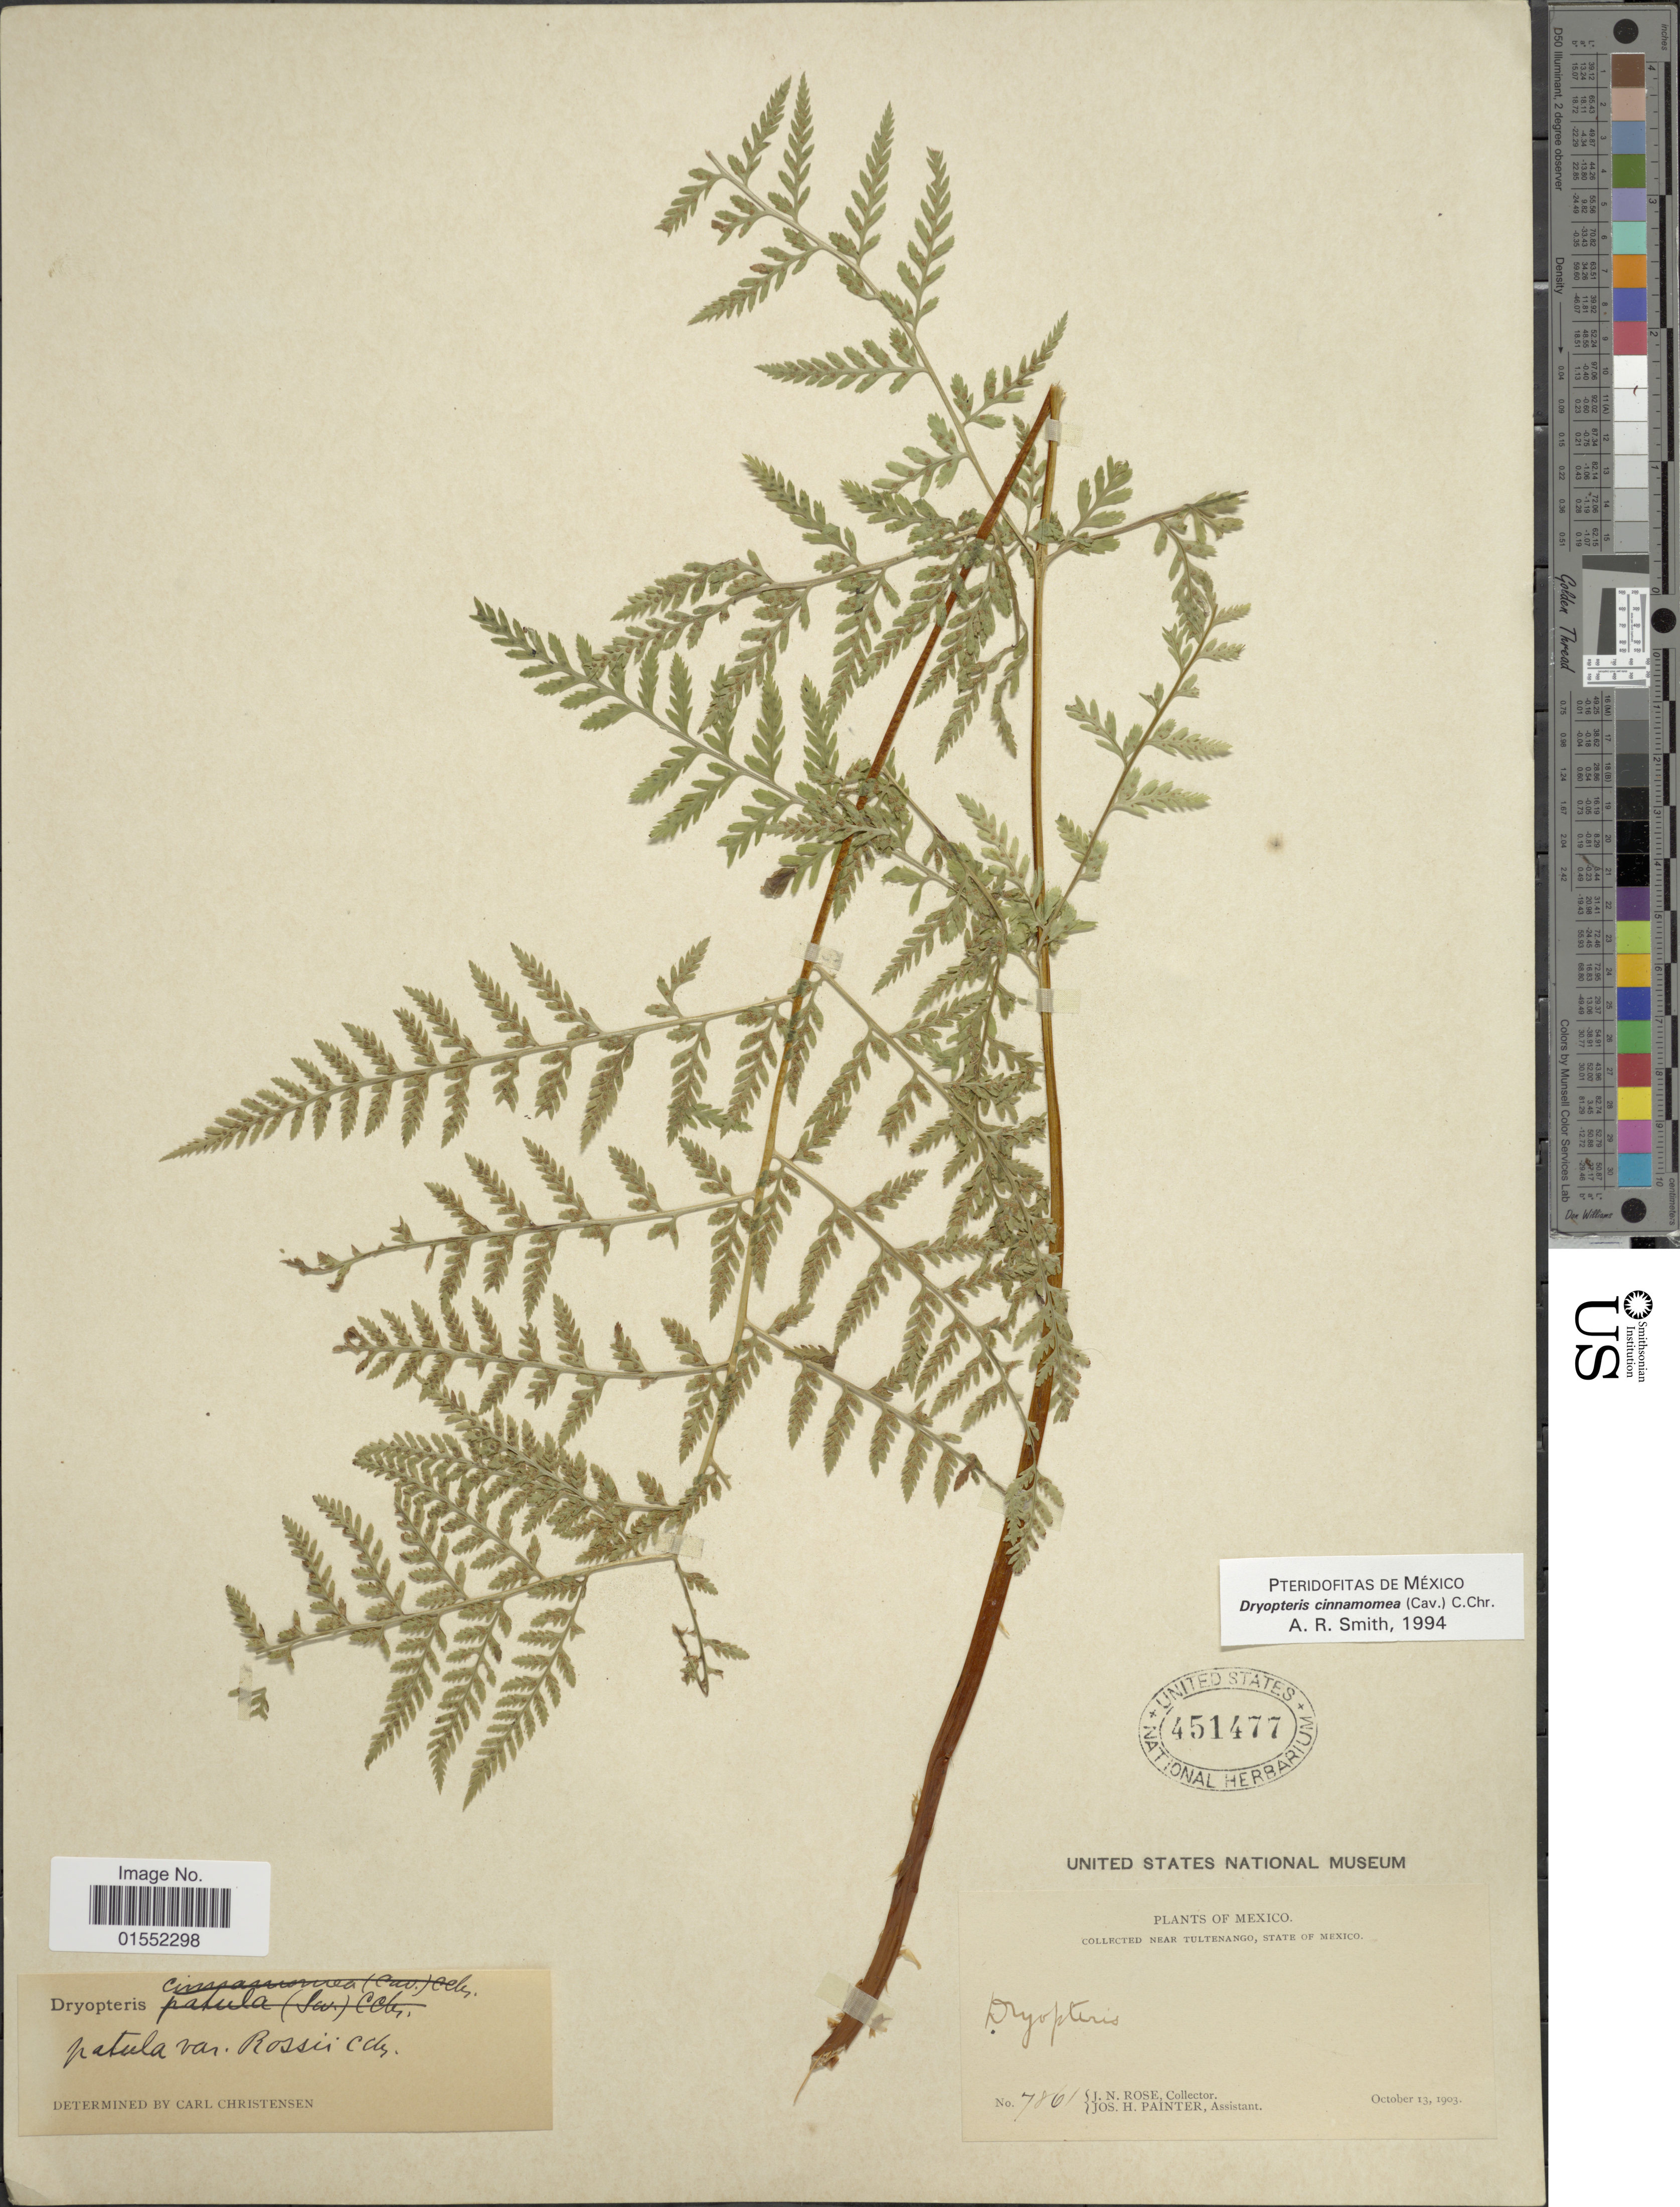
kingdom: Plantae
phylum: Tracheophyta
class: Polypodiopsida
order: Polypodiales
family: Dryopteridaceae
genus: Dryopteris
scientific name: Dryopteris cinnamomea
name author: (Cav.) C. Chr.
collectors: J. N. Rose & J. H. Painter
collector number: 7861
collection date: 1903-10-13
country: Mexico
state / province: México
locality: Near Tultenango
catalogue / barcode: US 451477